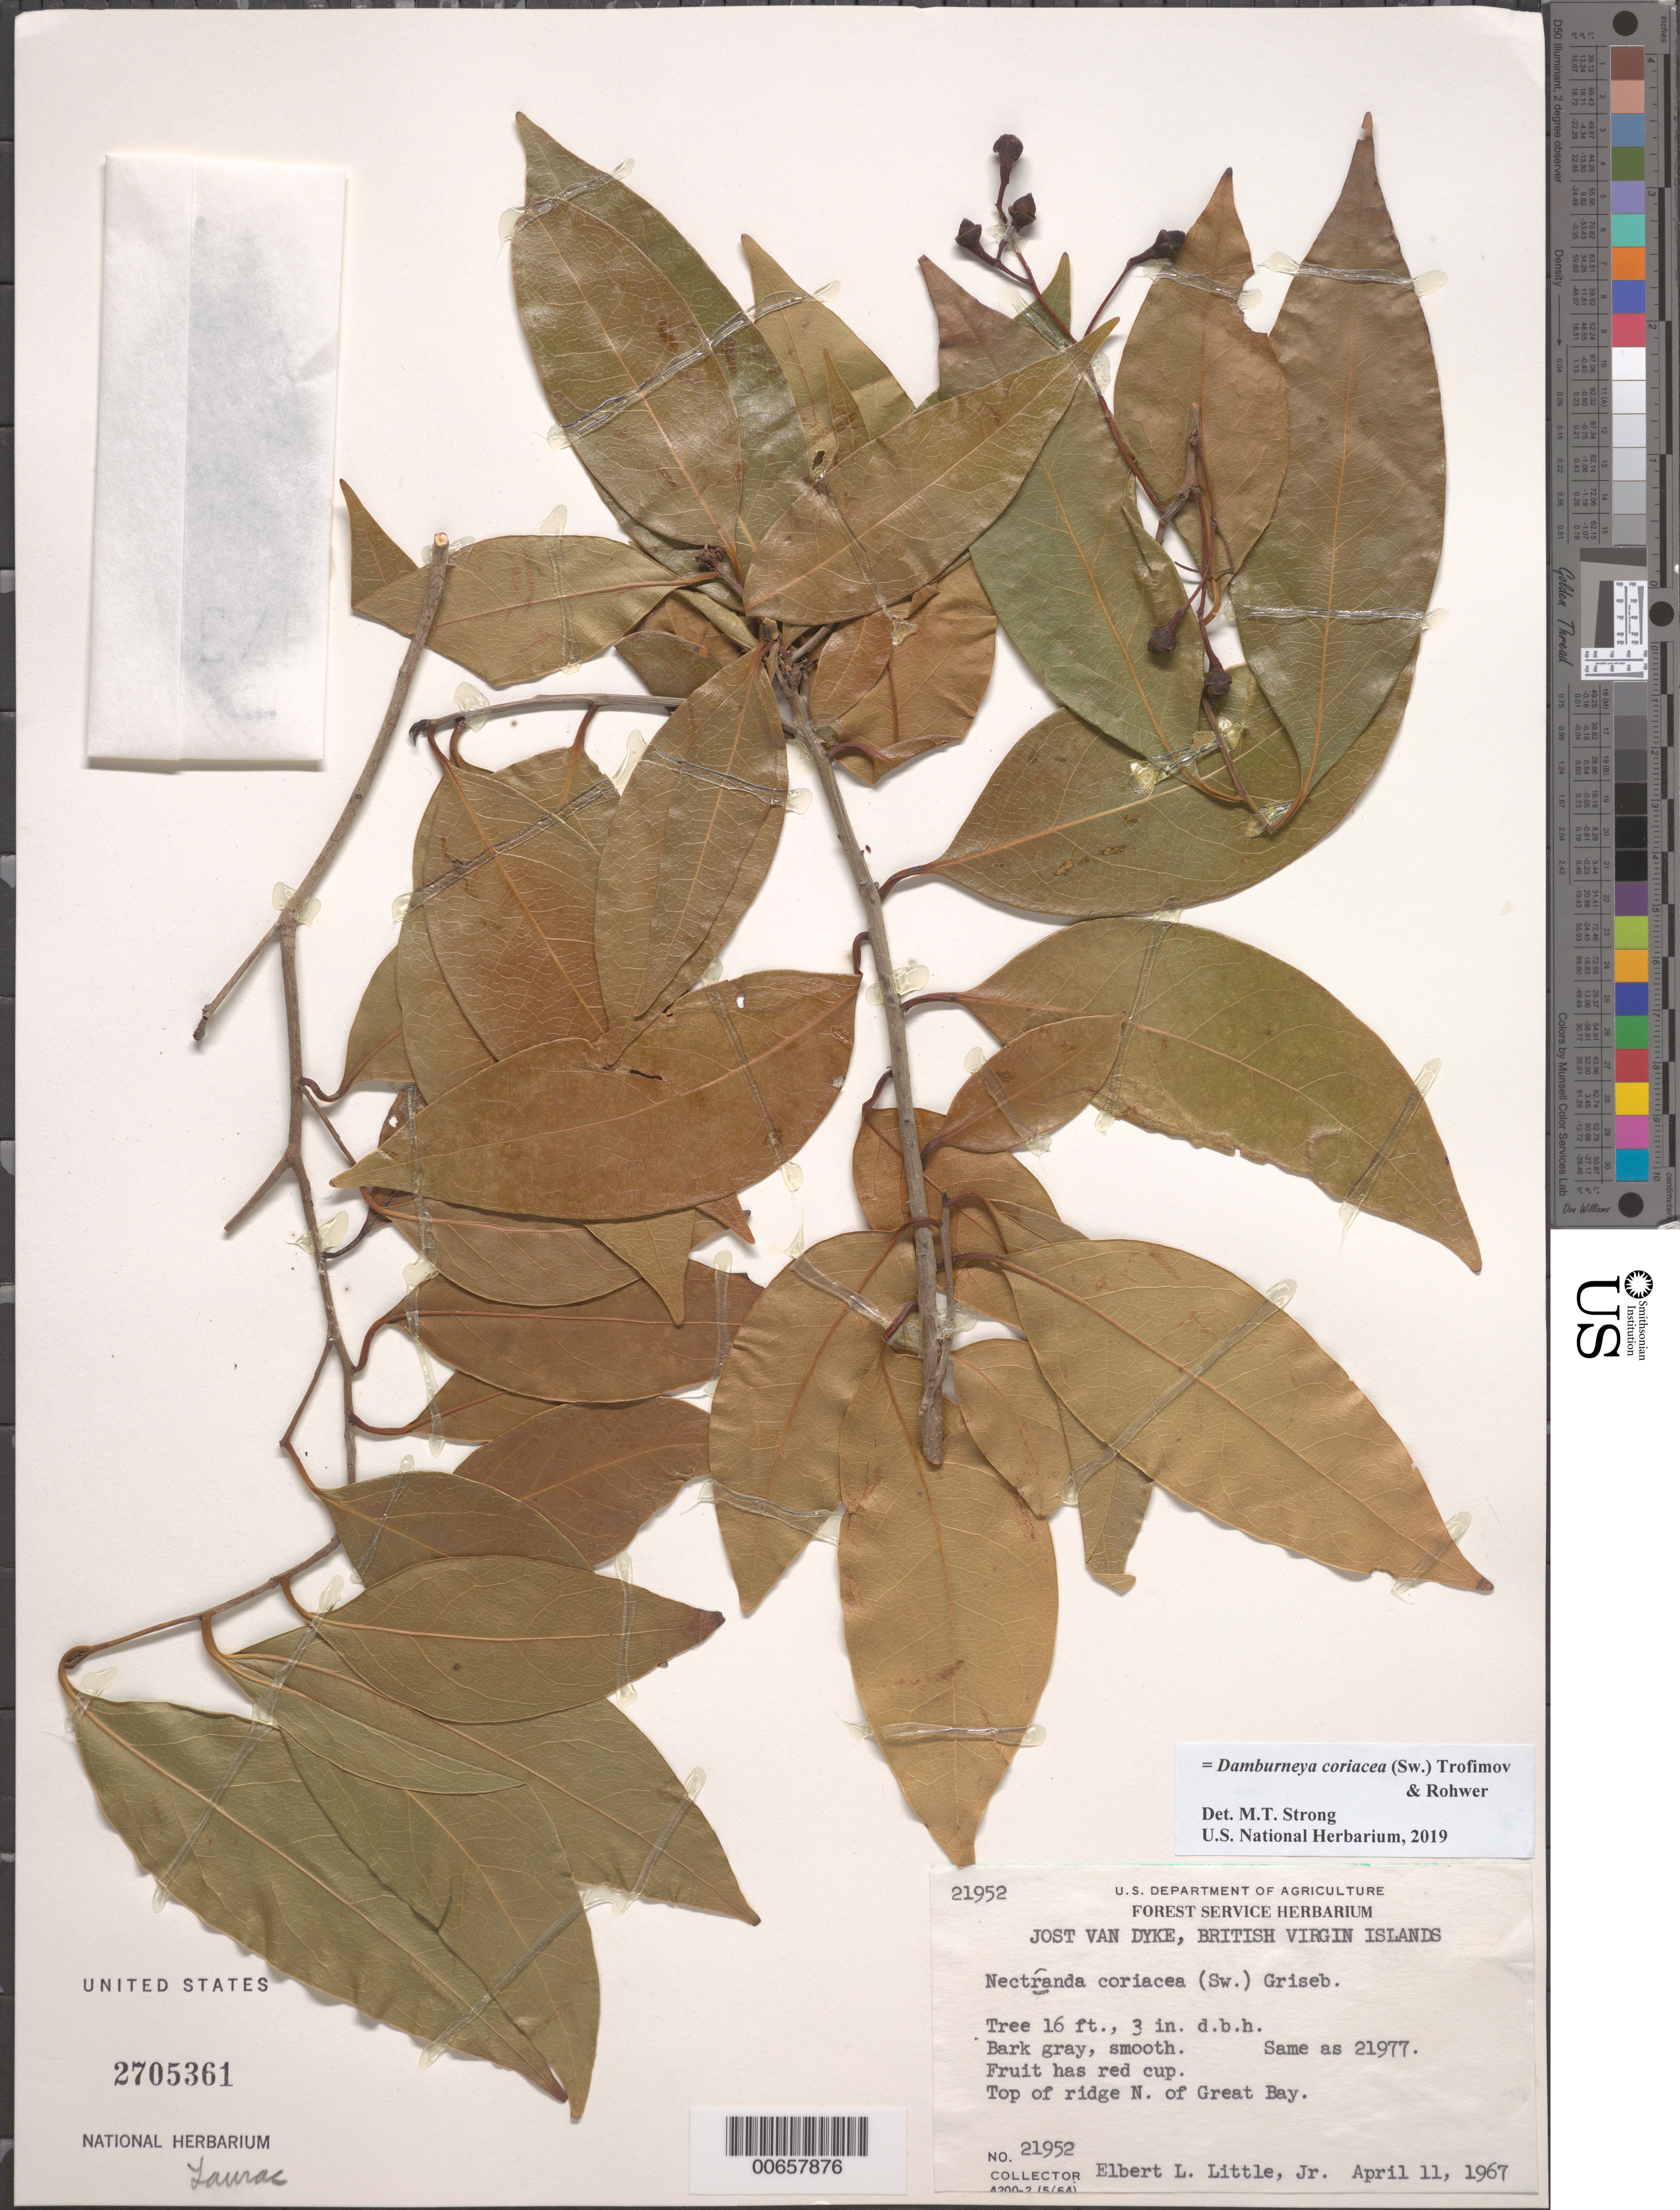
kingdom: Plantae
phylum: Tracheophyta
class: Magnoliopsida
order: Laurales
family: Lauraceae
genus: Damburneya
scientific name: Damburneya coriacea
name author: (Sw.) Trofimov & Rohwer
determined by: Strong, M. T., (US), Smithsonian Institution - National Museum of Natural History (UNITED STATES)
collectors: E. L. Little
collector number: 21952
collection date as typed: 11 Apr 1967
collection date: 1967-04-11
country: British Virgin Islands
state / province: Jost Van Dyke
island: Jost Van Dyke Island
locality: Great Bay, Top of ridge N of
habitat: Top of ridge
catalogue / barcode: US 2705361